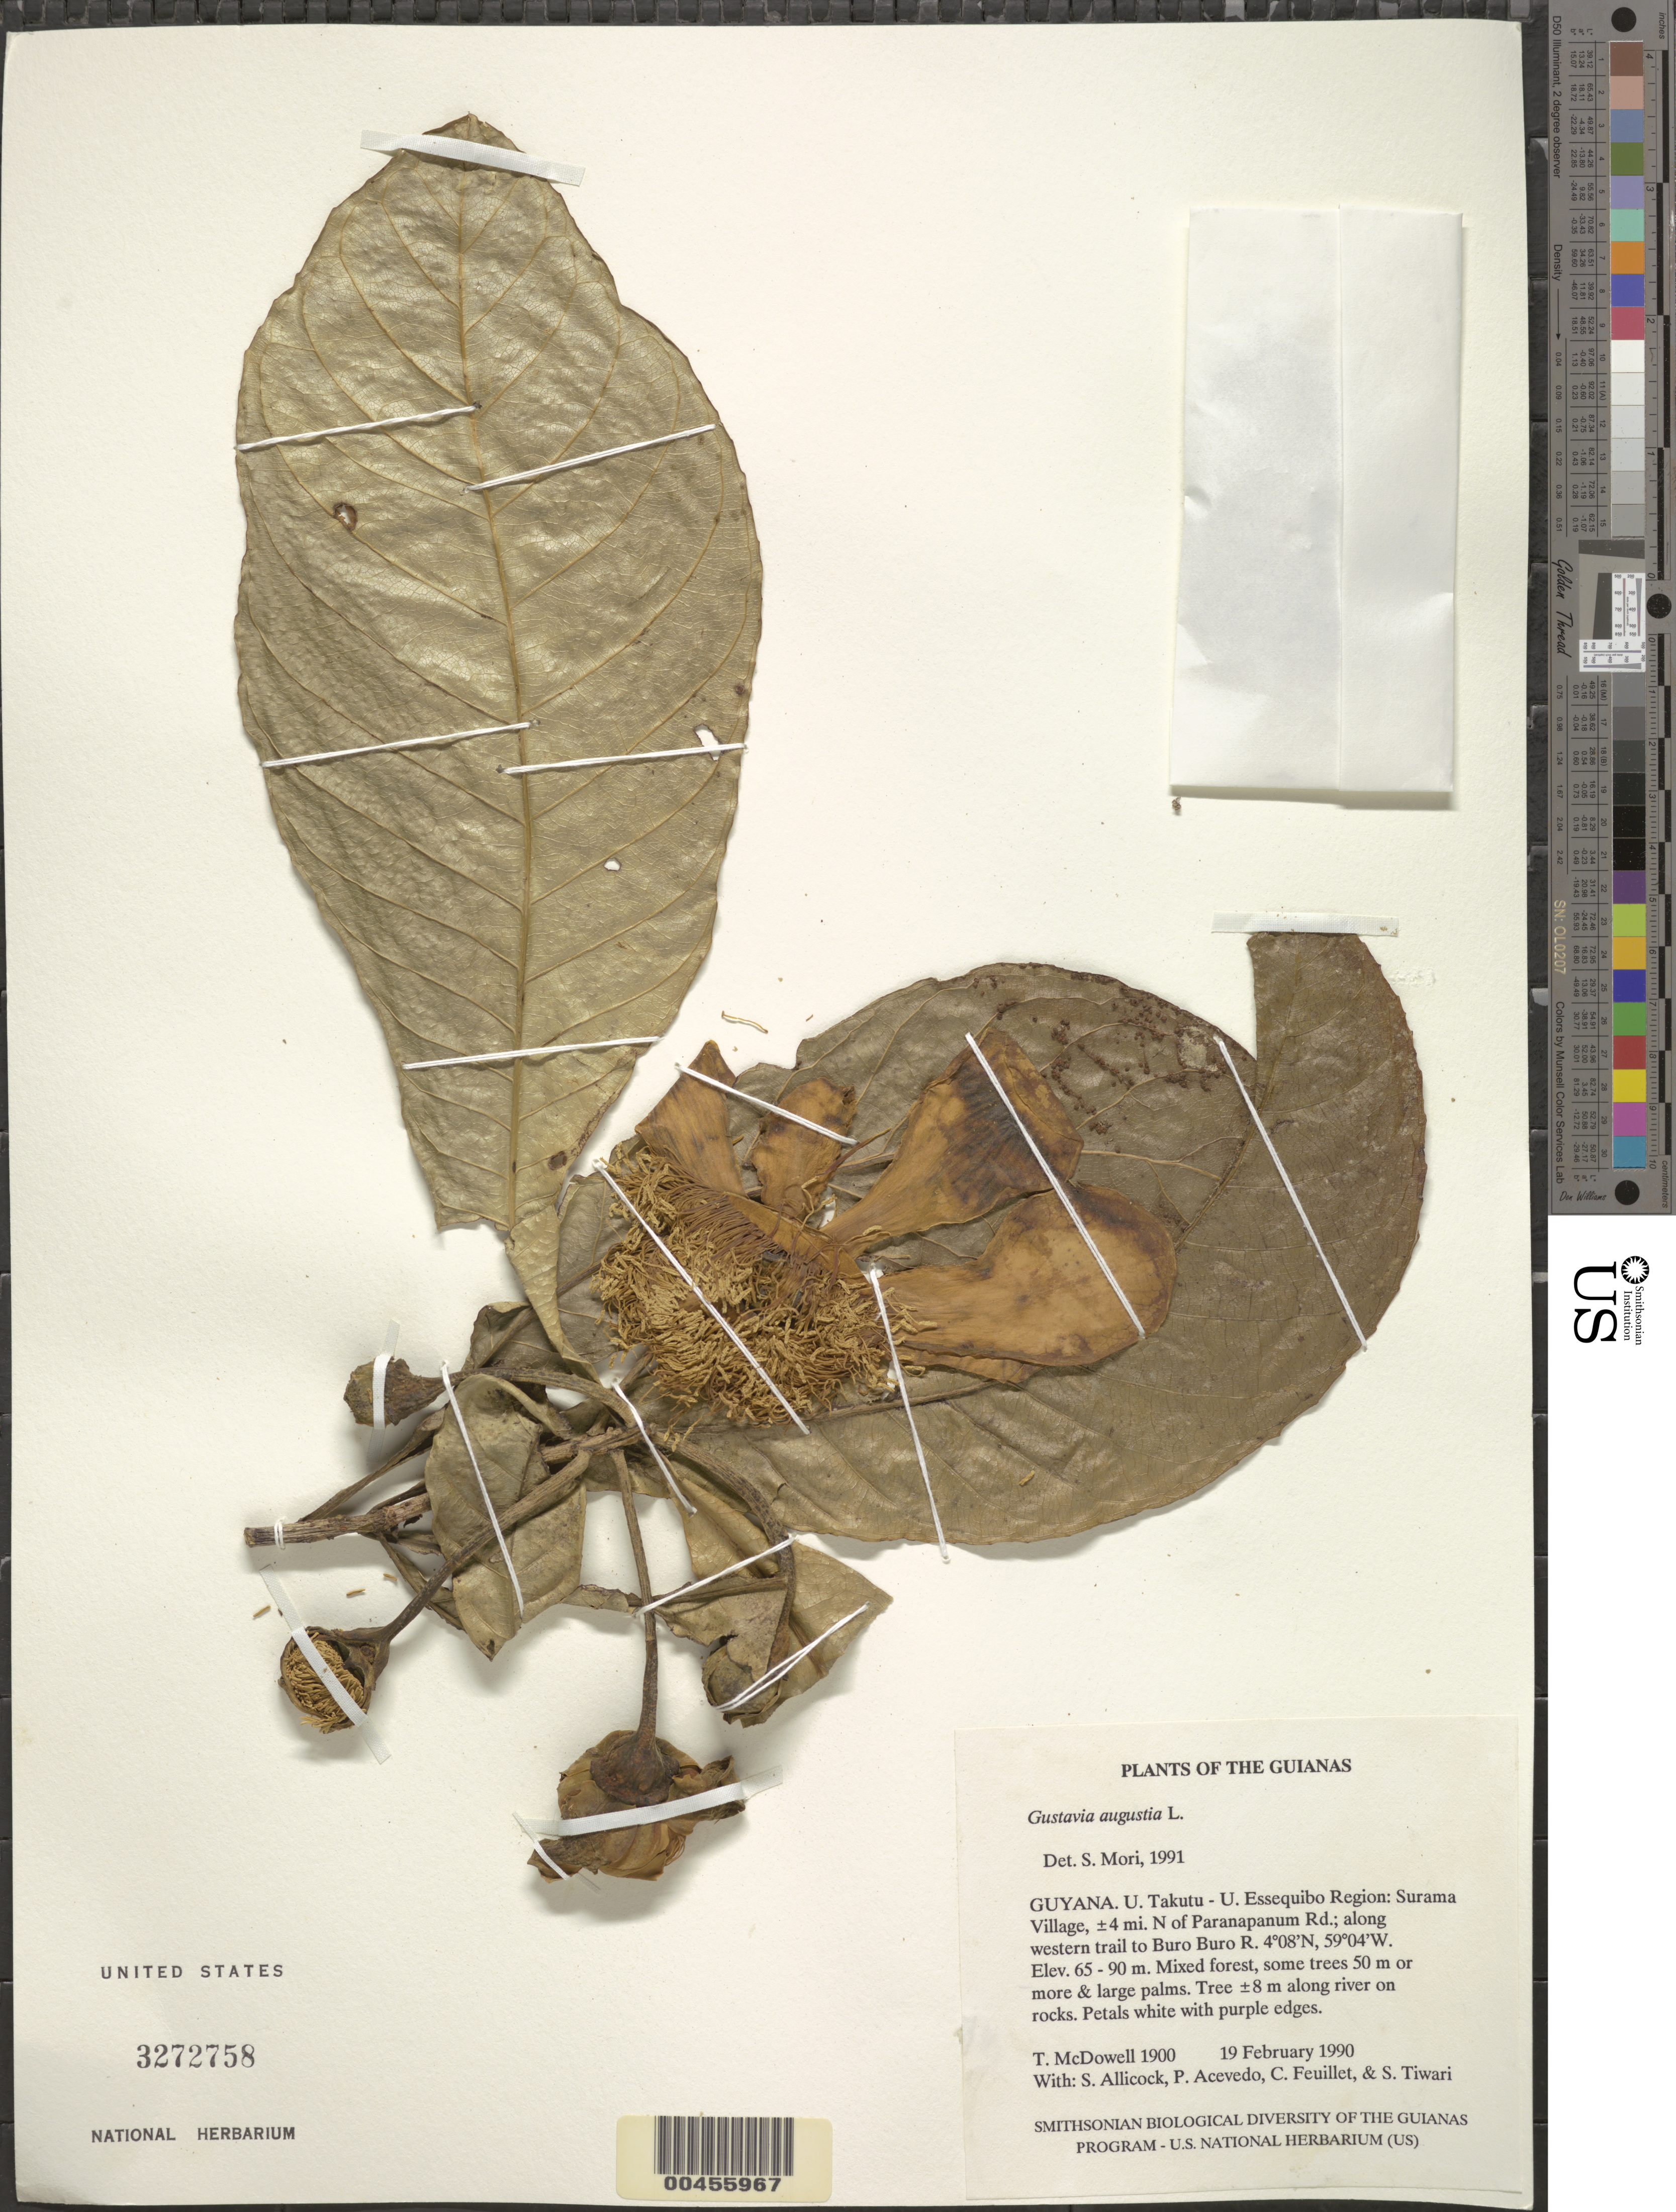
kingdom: Plantae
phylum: Tracheophyta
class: Magnoliopsida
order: Ericales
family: Lecythidaceae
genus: Gustavia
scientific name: Gustavia augusta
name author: L.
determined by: Mori, Scott A.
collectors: T. McDowell, S. Allicock, P. Acevedo-Rodr., C. Feuillet & S. Tiwari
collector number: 1900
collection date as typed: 19 February 1990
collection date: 1990-02-19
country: Guyana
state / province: U. Takutu-U. Essequibo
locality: ±4 km NW of Surama Village, ±10 km N of new Paranapanema Road, along western trail to Buro-Buro River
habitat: Mixed forest, some trees 50 m or more & large palms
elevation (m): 65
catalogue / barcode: US 3272758